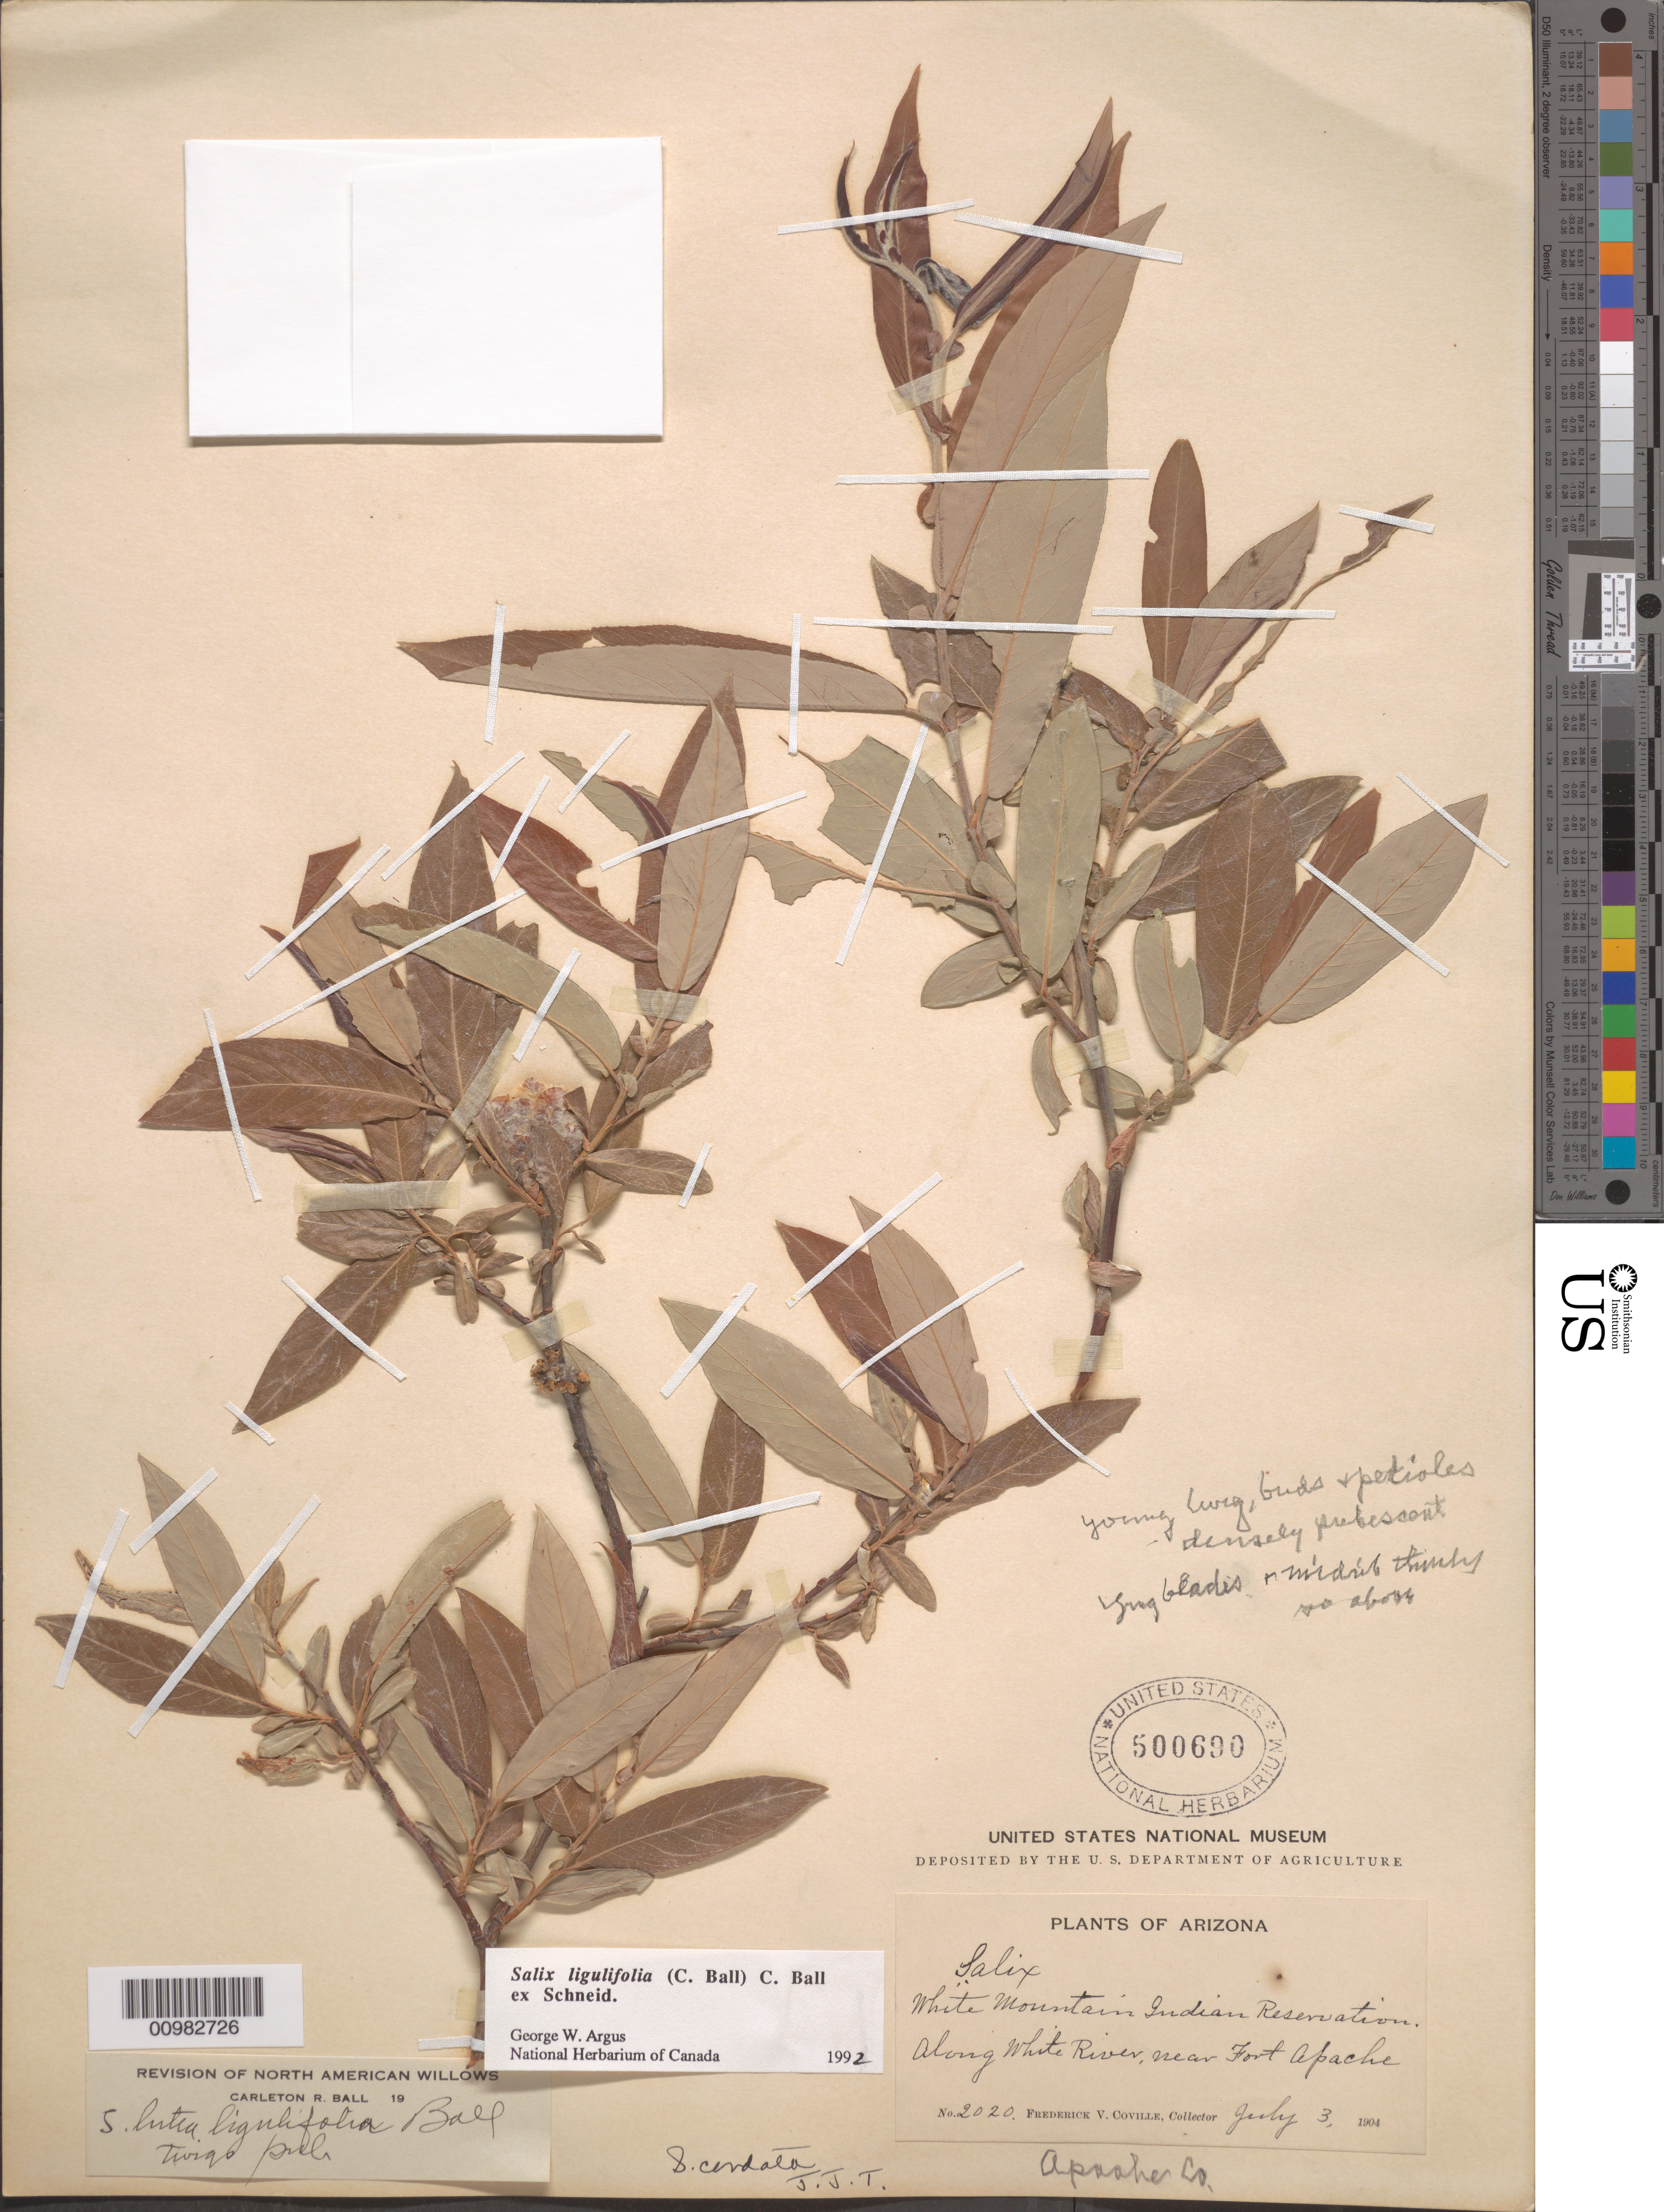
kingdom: Plantae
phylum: Tracheophyta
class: Magnoliopsida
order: Malpighiales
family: Salicaceae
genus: Salix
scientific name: Salix ligulifolia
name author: (C.R. Ball) C.R. Ball ex C.K. Schneid.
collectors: F. V. Coville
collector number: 2020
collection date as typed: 03 Jul 1904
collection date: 1904-07-03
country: United States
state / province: Arizona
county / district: Apache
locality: White Mountain Indian Reservation along White River, near Fort Apache.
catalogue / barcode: US 500690